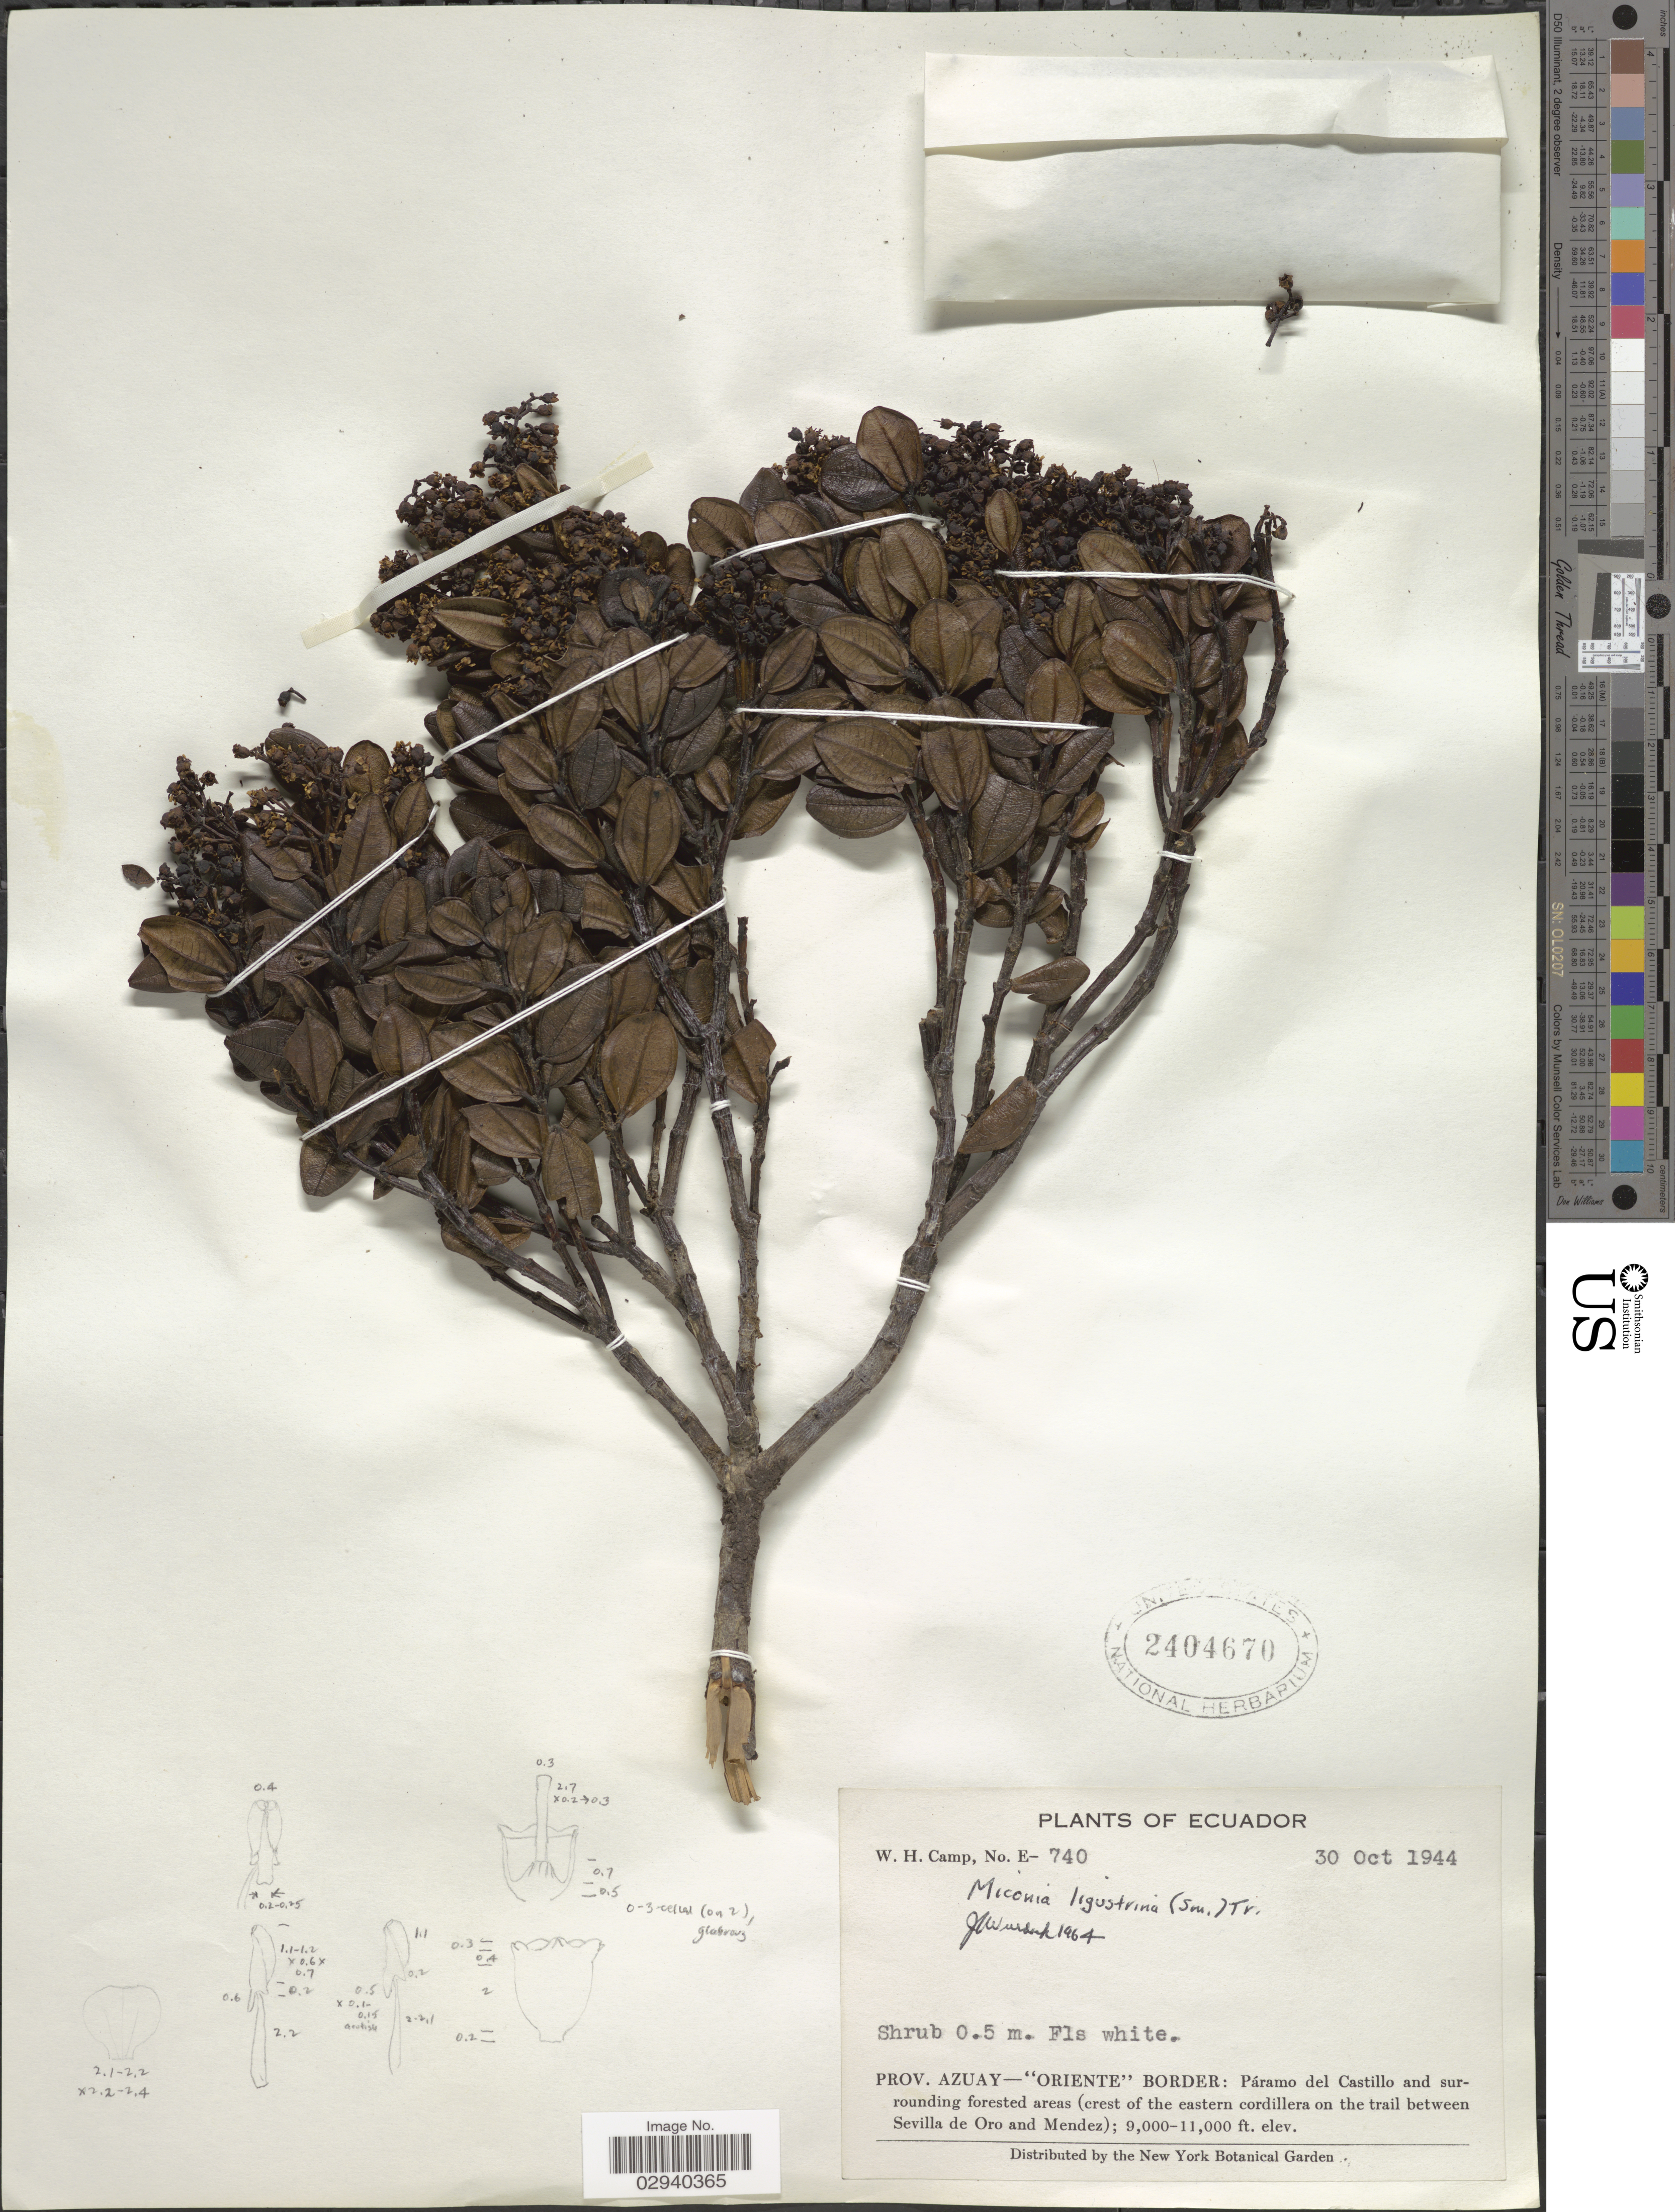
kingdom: Plantae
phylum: Tracheophyta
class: Magnoliopsida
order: Myrtales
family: Melastomataceae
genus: Miconia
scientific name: Miconia ligustrina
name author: (Sw.) Triana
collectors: W. H. Camp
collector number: E-740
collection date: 1944-10-30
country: Ecuador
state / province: Azuay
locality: Oriente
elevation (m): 2743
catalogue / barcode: US 2404670